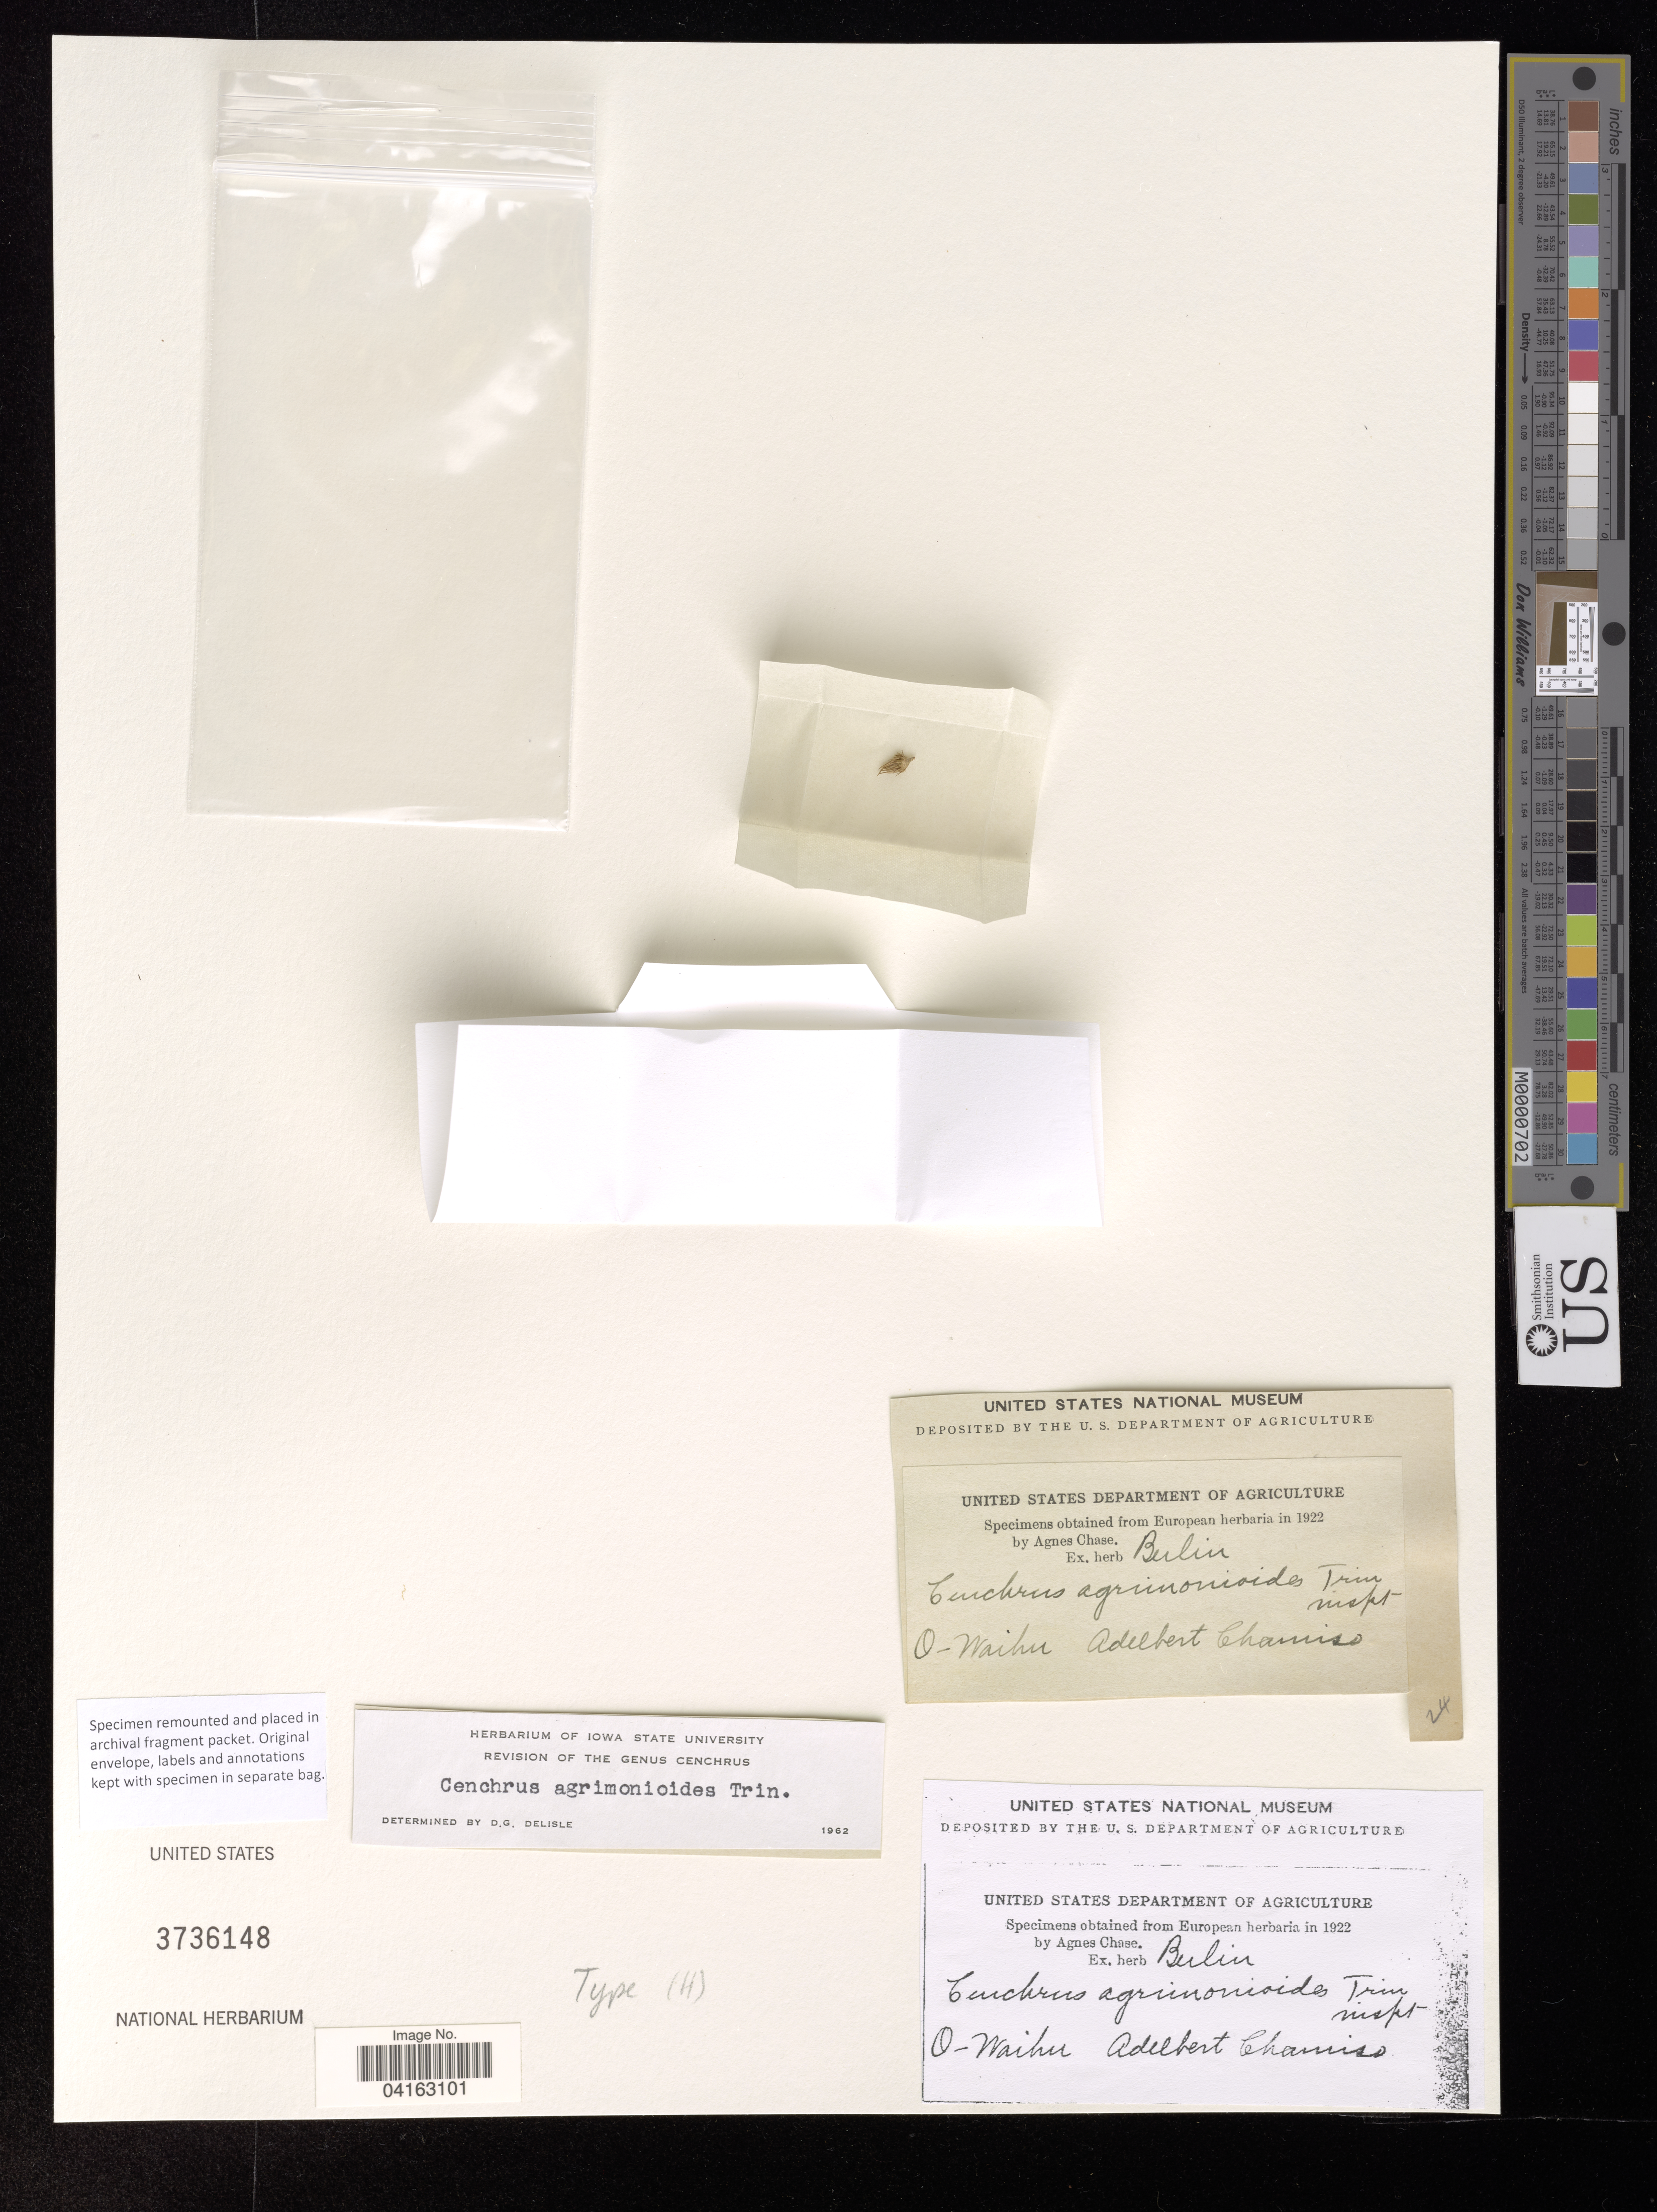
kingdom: Plantae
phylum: Tracheophyta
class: Liliopsida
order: Poales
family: Poaceae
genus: Cenchrus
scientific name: Cenchrus agrimonioides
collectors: O. Waihu & A. Chamis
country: Germany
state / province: Berlin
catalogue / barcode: US 3736148